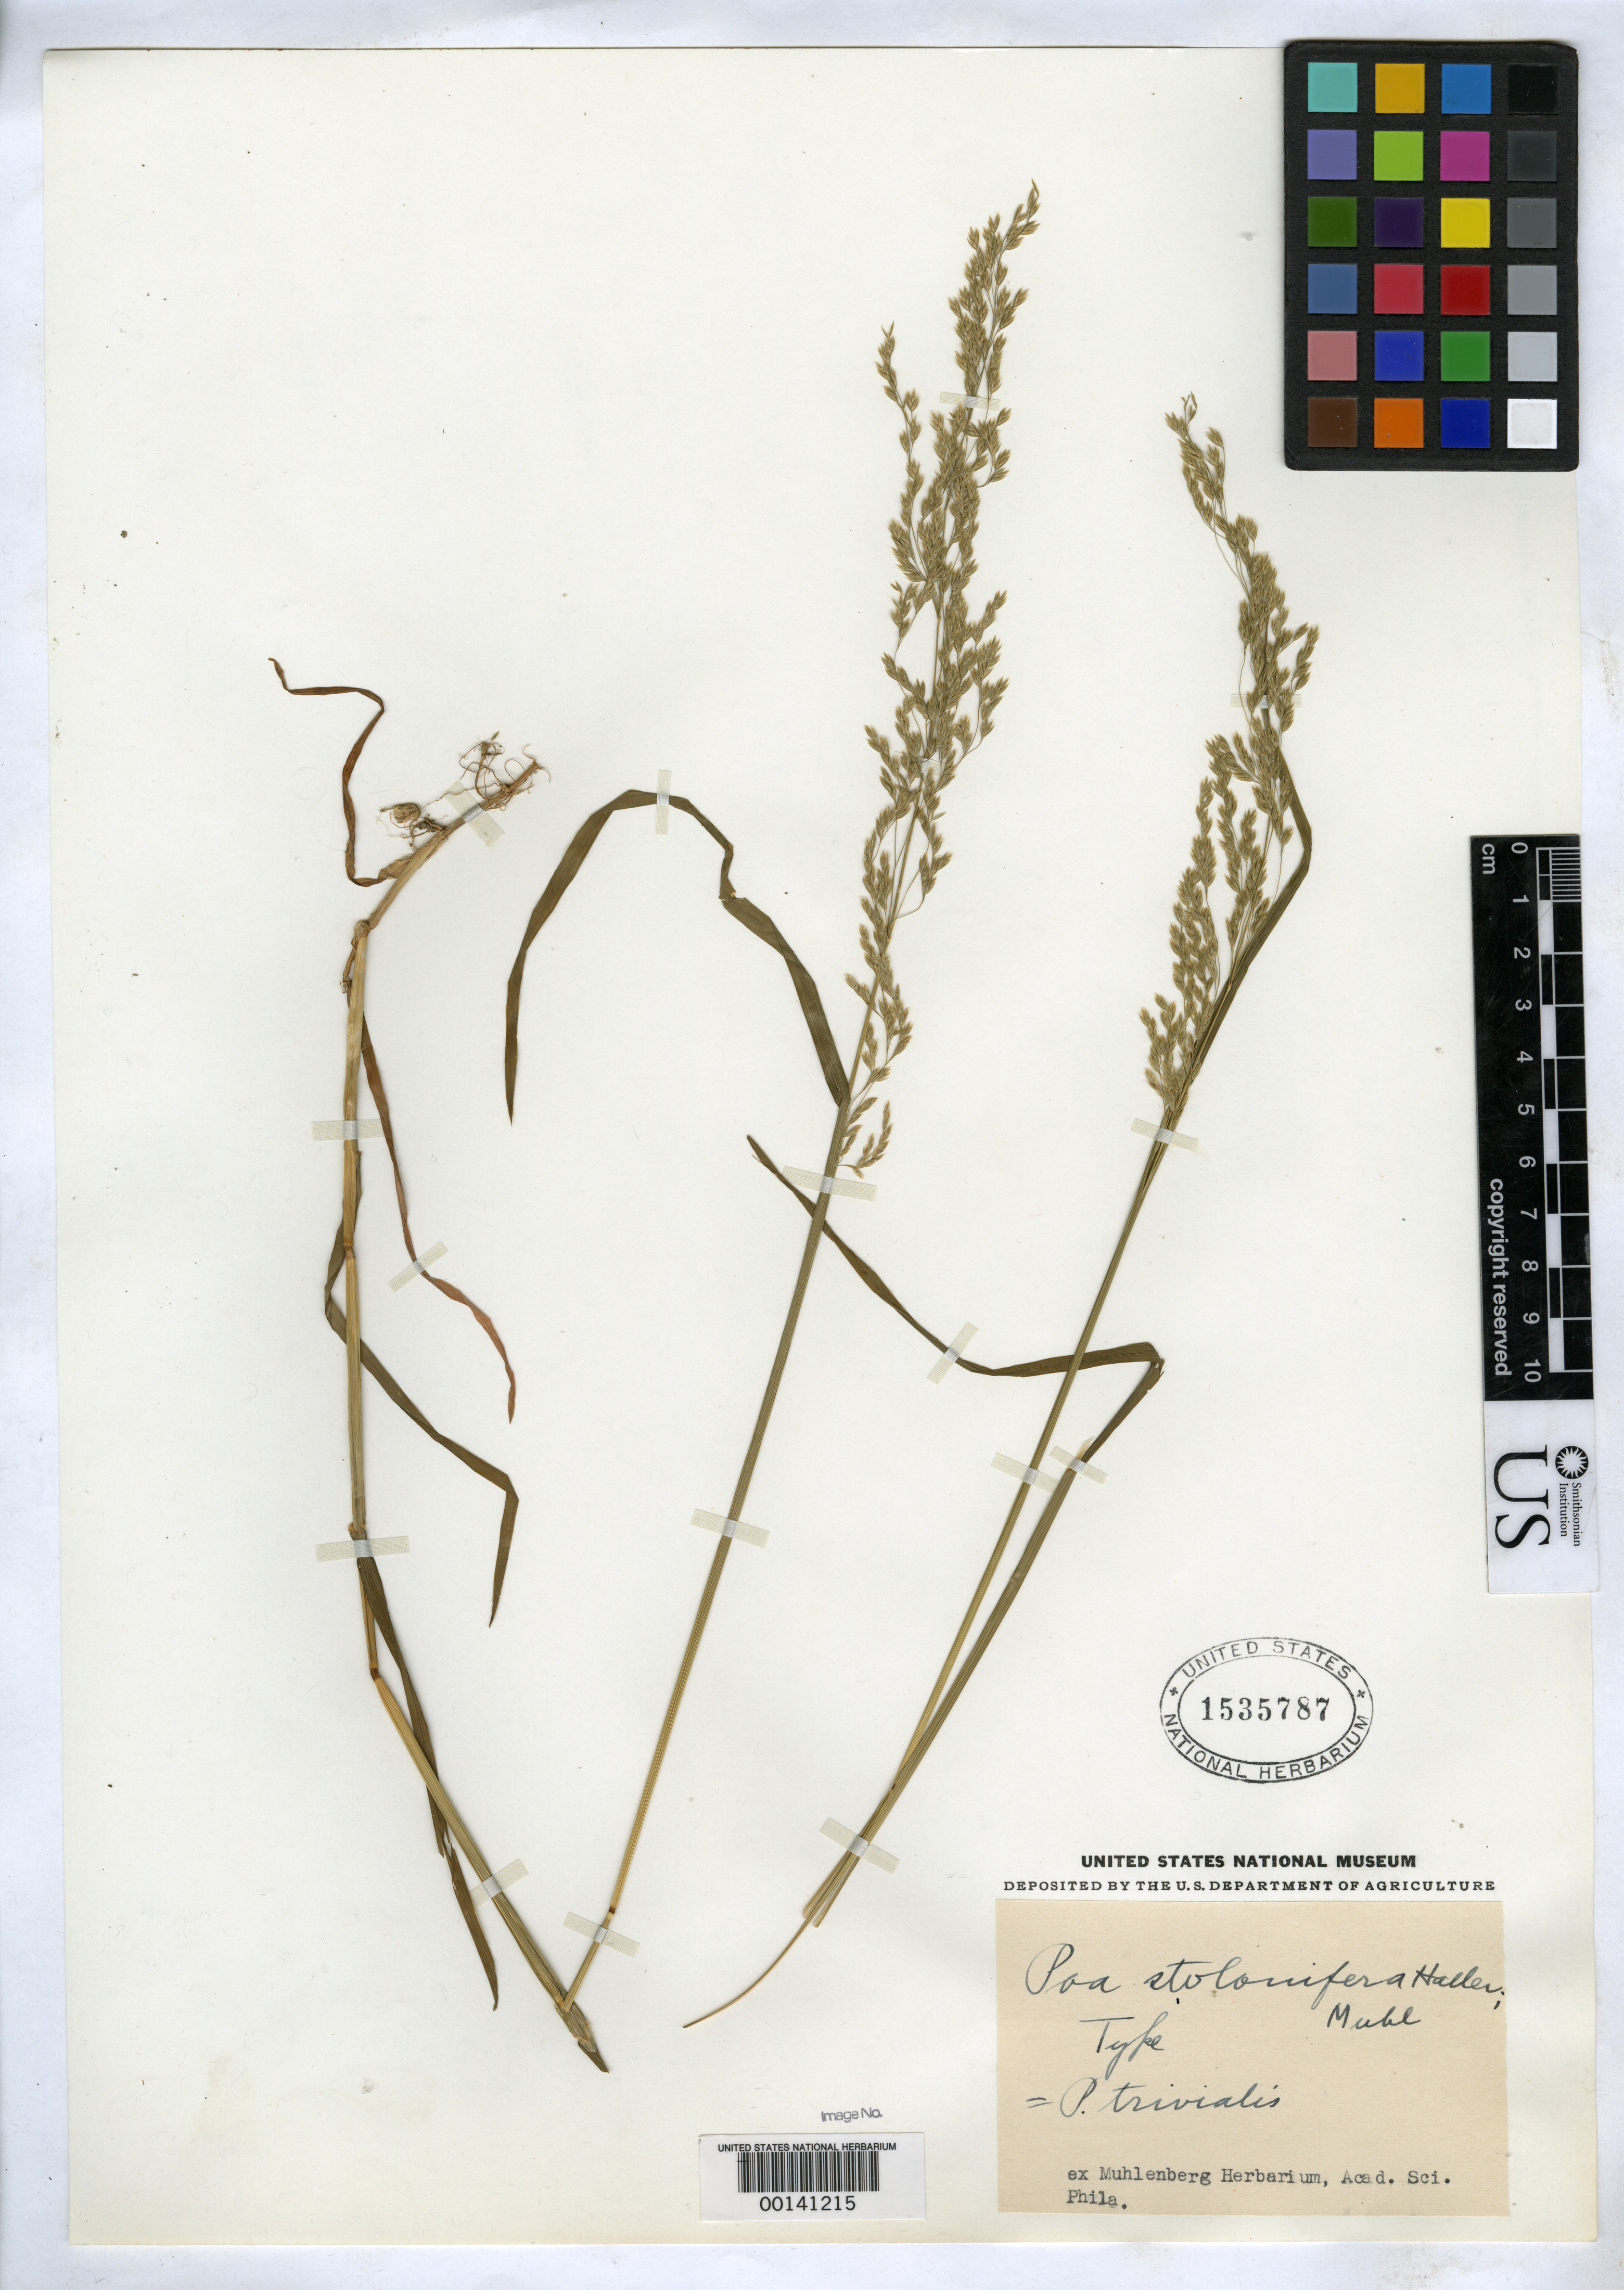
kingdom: Plantae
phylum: Tracheophyta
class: Liliopsida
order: Poales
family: Poaceae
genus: Poa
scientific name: Poa stolonifera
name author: Hallier f. ex Muhl.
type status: Holotype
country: United States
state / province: Pennsylvania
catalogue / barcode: US 1535787